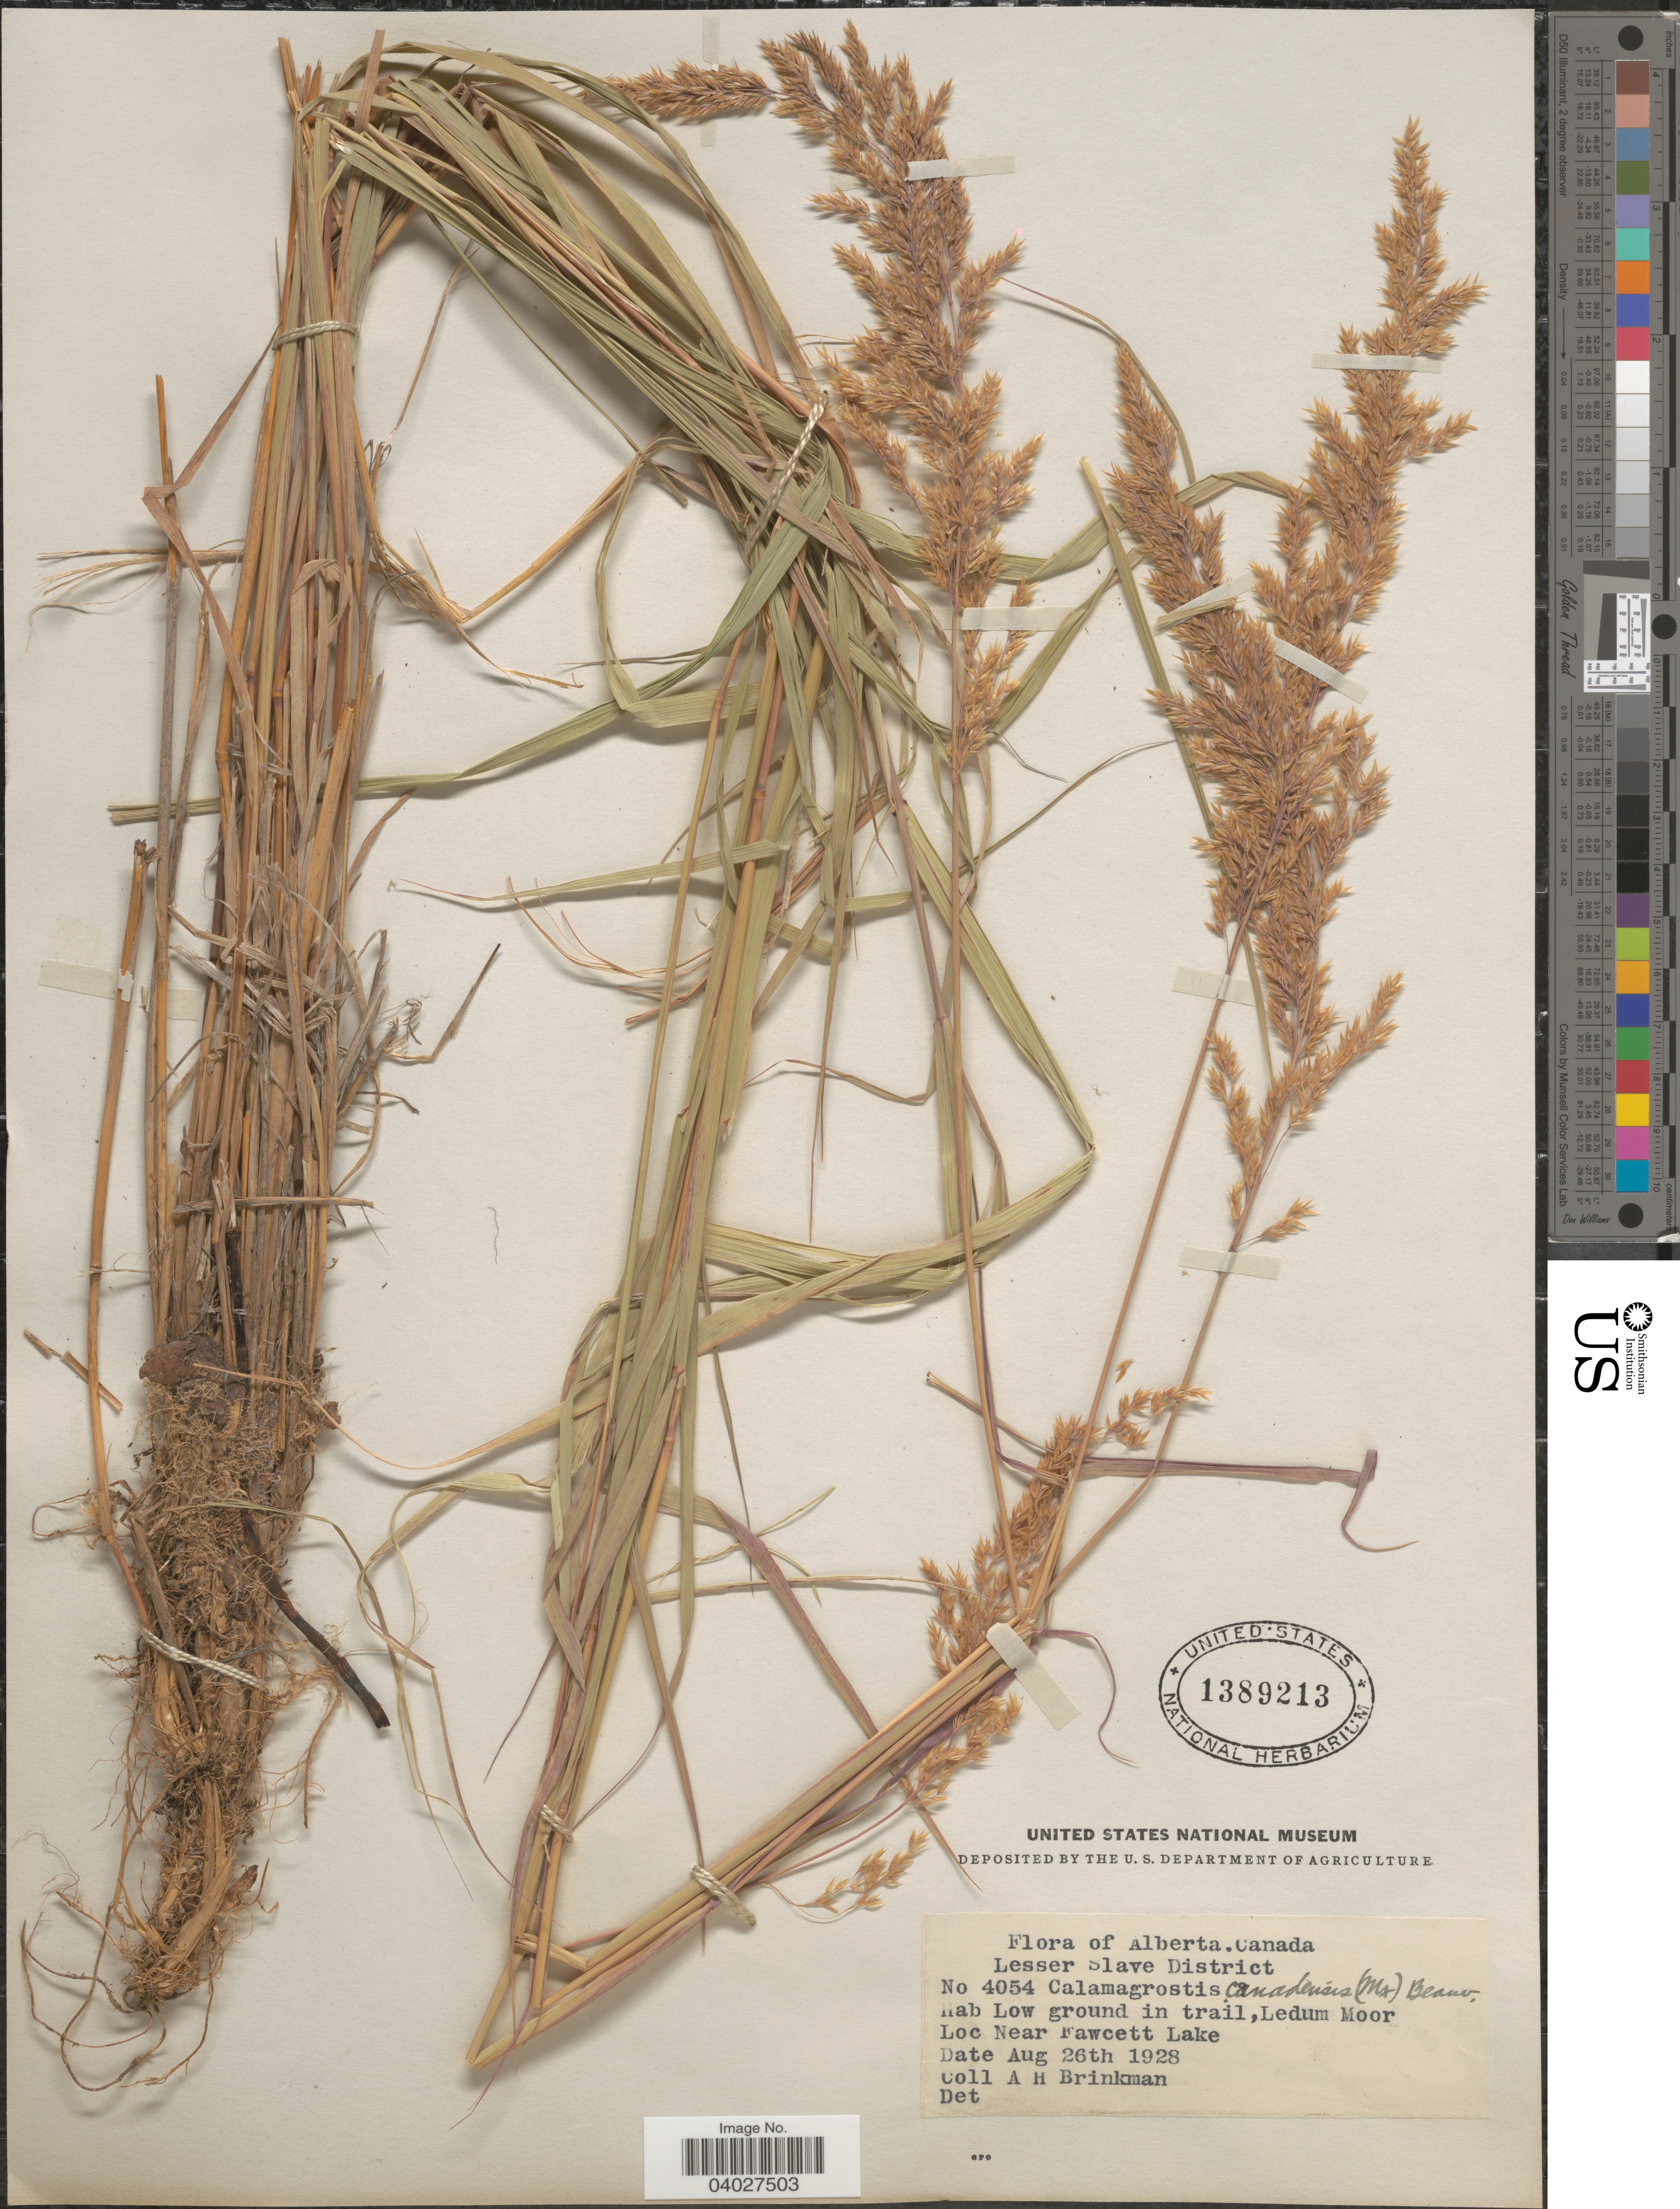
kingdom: Plantae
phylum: Tracheophyta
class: Liliopsida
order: Poales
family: Poaceae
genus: Calamagrostis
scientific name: Calamagrostis canadensis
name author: (Michx.) P. Beauv.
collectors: A. Brinkman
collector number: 4054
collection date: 1928-08-26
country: Canada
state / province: Alberta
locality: Lesser Slave District. Near Fawcett Lake.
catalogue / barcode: US 1389213